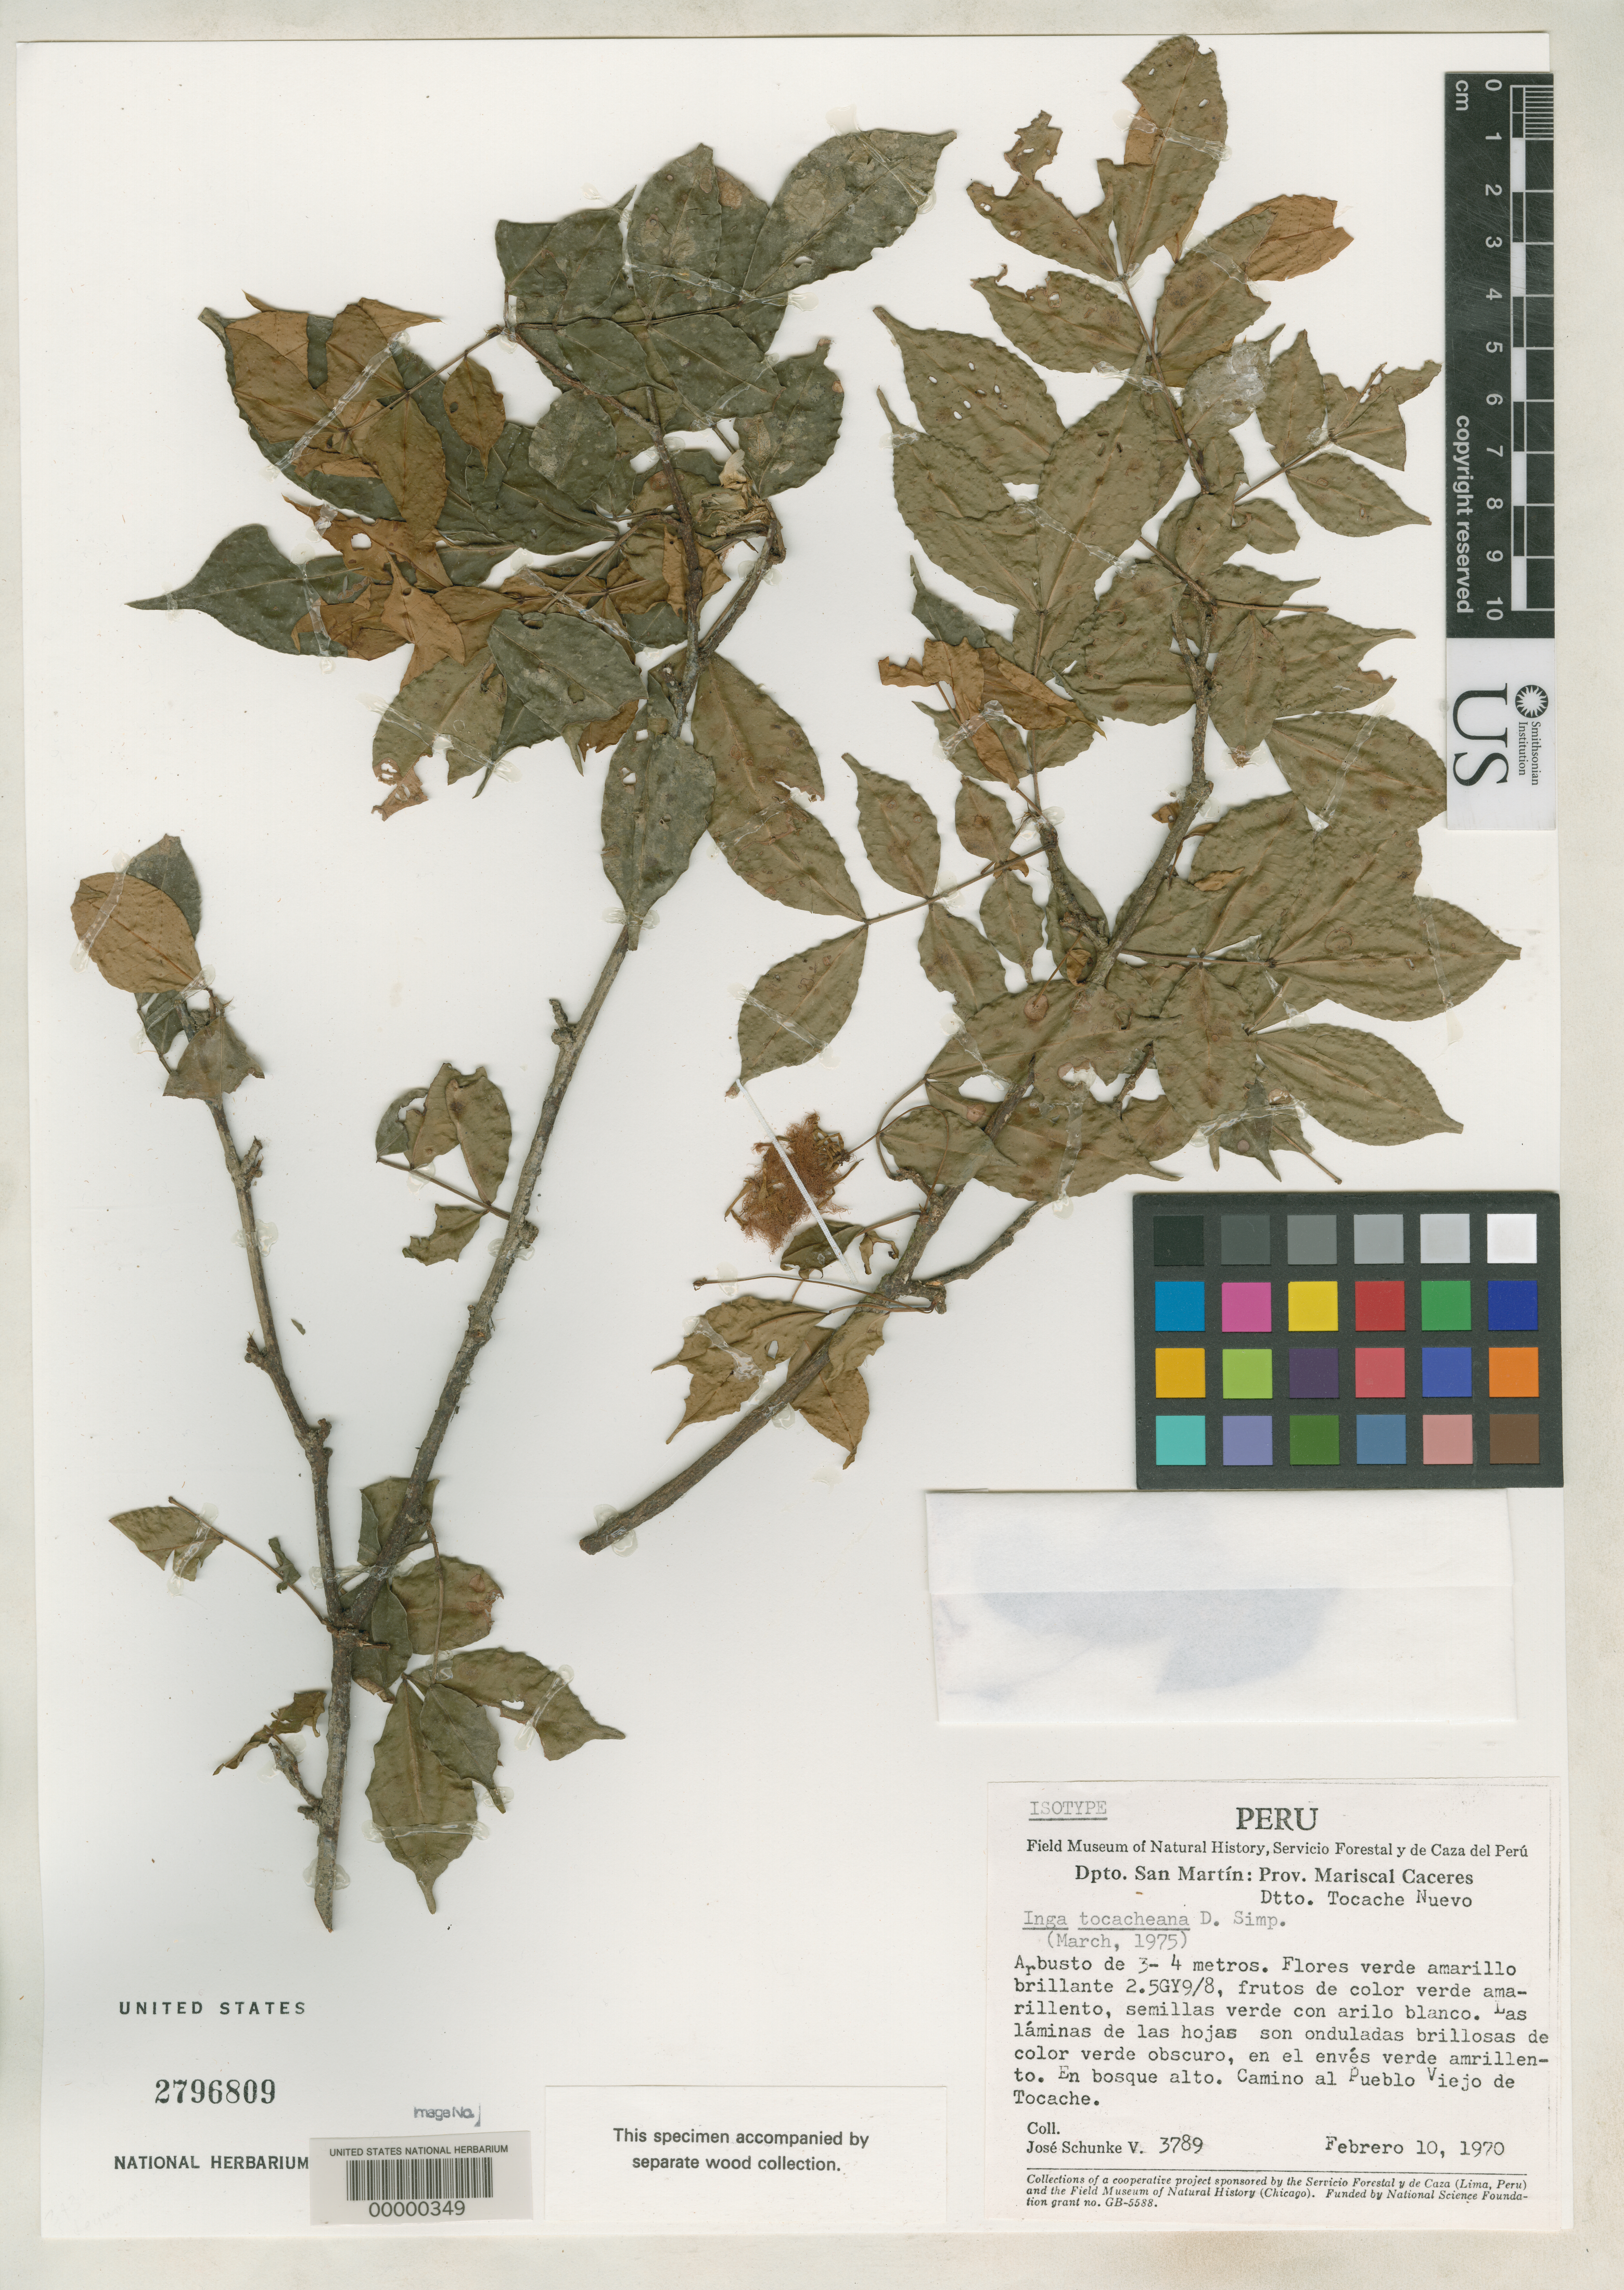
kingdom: Plantae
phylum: Tracheophyta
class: Magnoliopsida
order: Fabales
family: Fabaceae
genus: Inga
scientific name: Inga tocacheana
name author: D.R. Simpson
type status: Isotype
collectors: J. Schunke Vigo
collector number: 3789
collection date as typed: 10 Feb 1970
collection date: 1970-02-10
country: Peru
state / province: San Martín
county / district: Mariscal Cáceres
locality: Tocache Nuevo Dist., road to Pueblo Viejo de Tocache.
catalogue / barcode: US 2796809